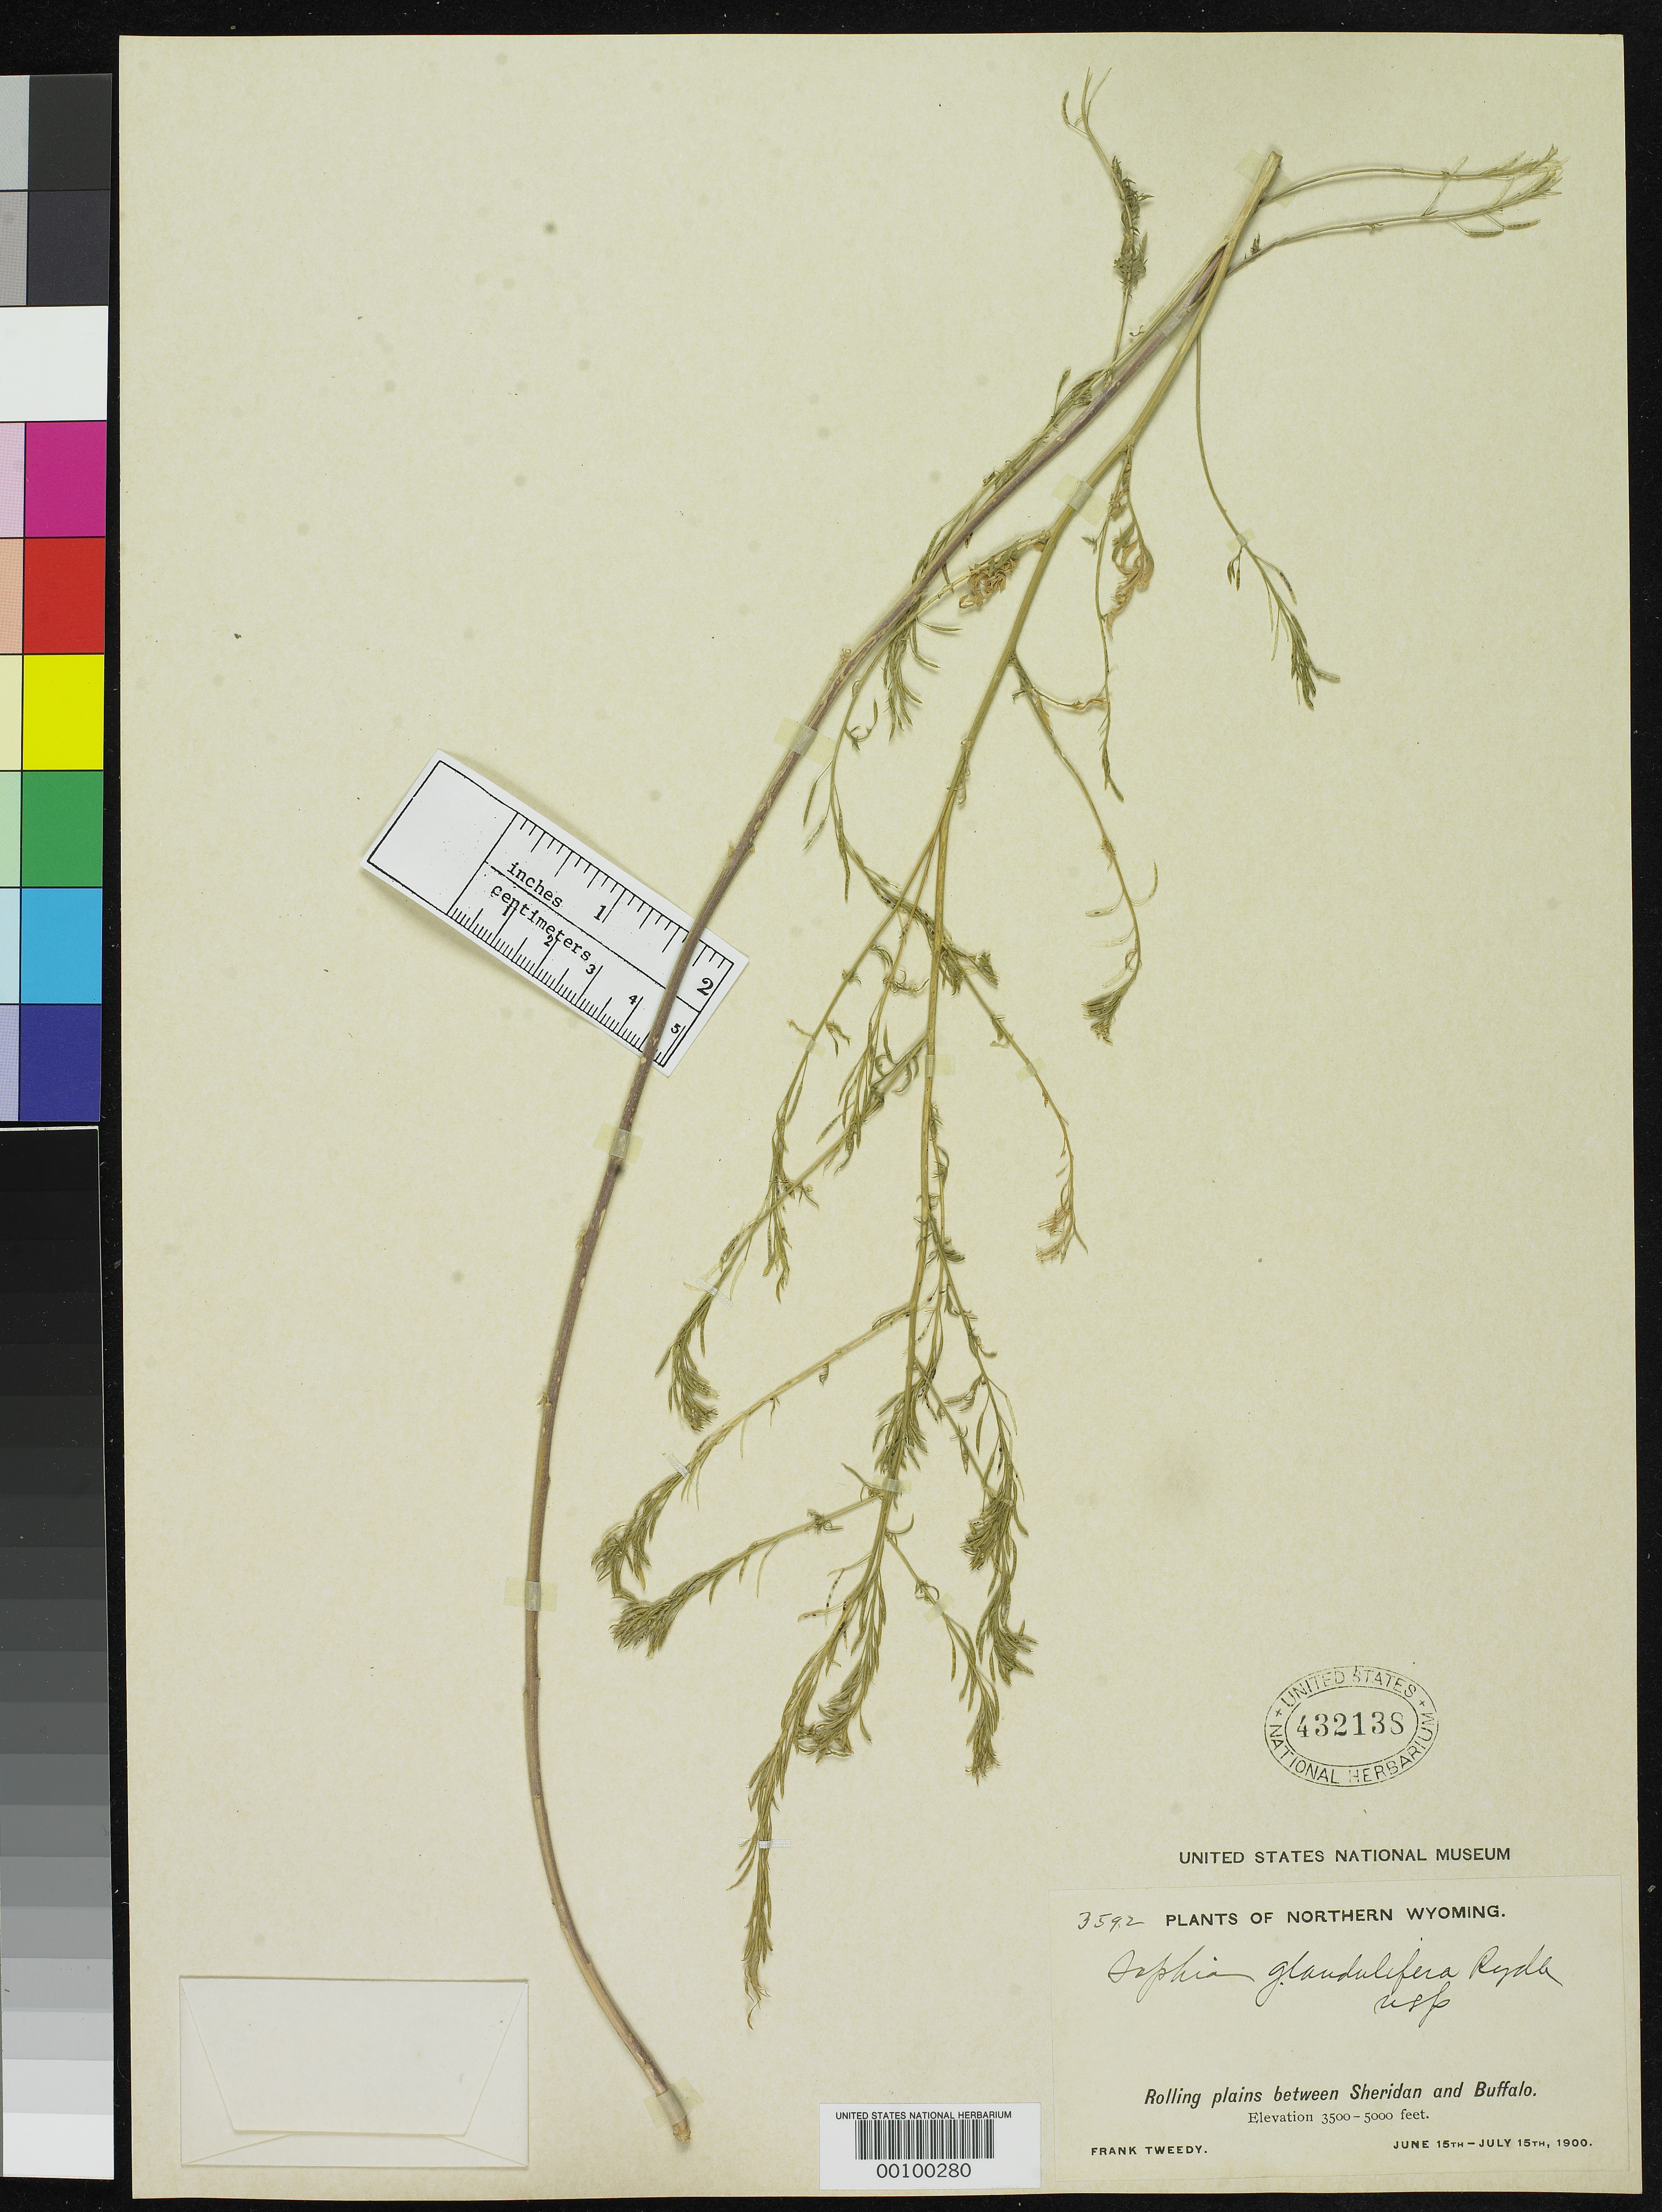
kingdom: Plantae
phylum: Tracheophyta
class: Magnoliopsida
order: Brassicales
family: Brassicaceae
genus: Sophia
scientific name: Sophia glandulifera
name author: Rydb.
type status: Isotype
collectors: F. Tweedy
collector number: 3592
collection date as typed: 15 Jun 1900 to 15 Jul 1900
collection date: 1900-06-15/1900-07-15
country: United States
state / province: Wyoming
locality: Between Sheridan and Buffalo.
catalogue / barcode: US 432138